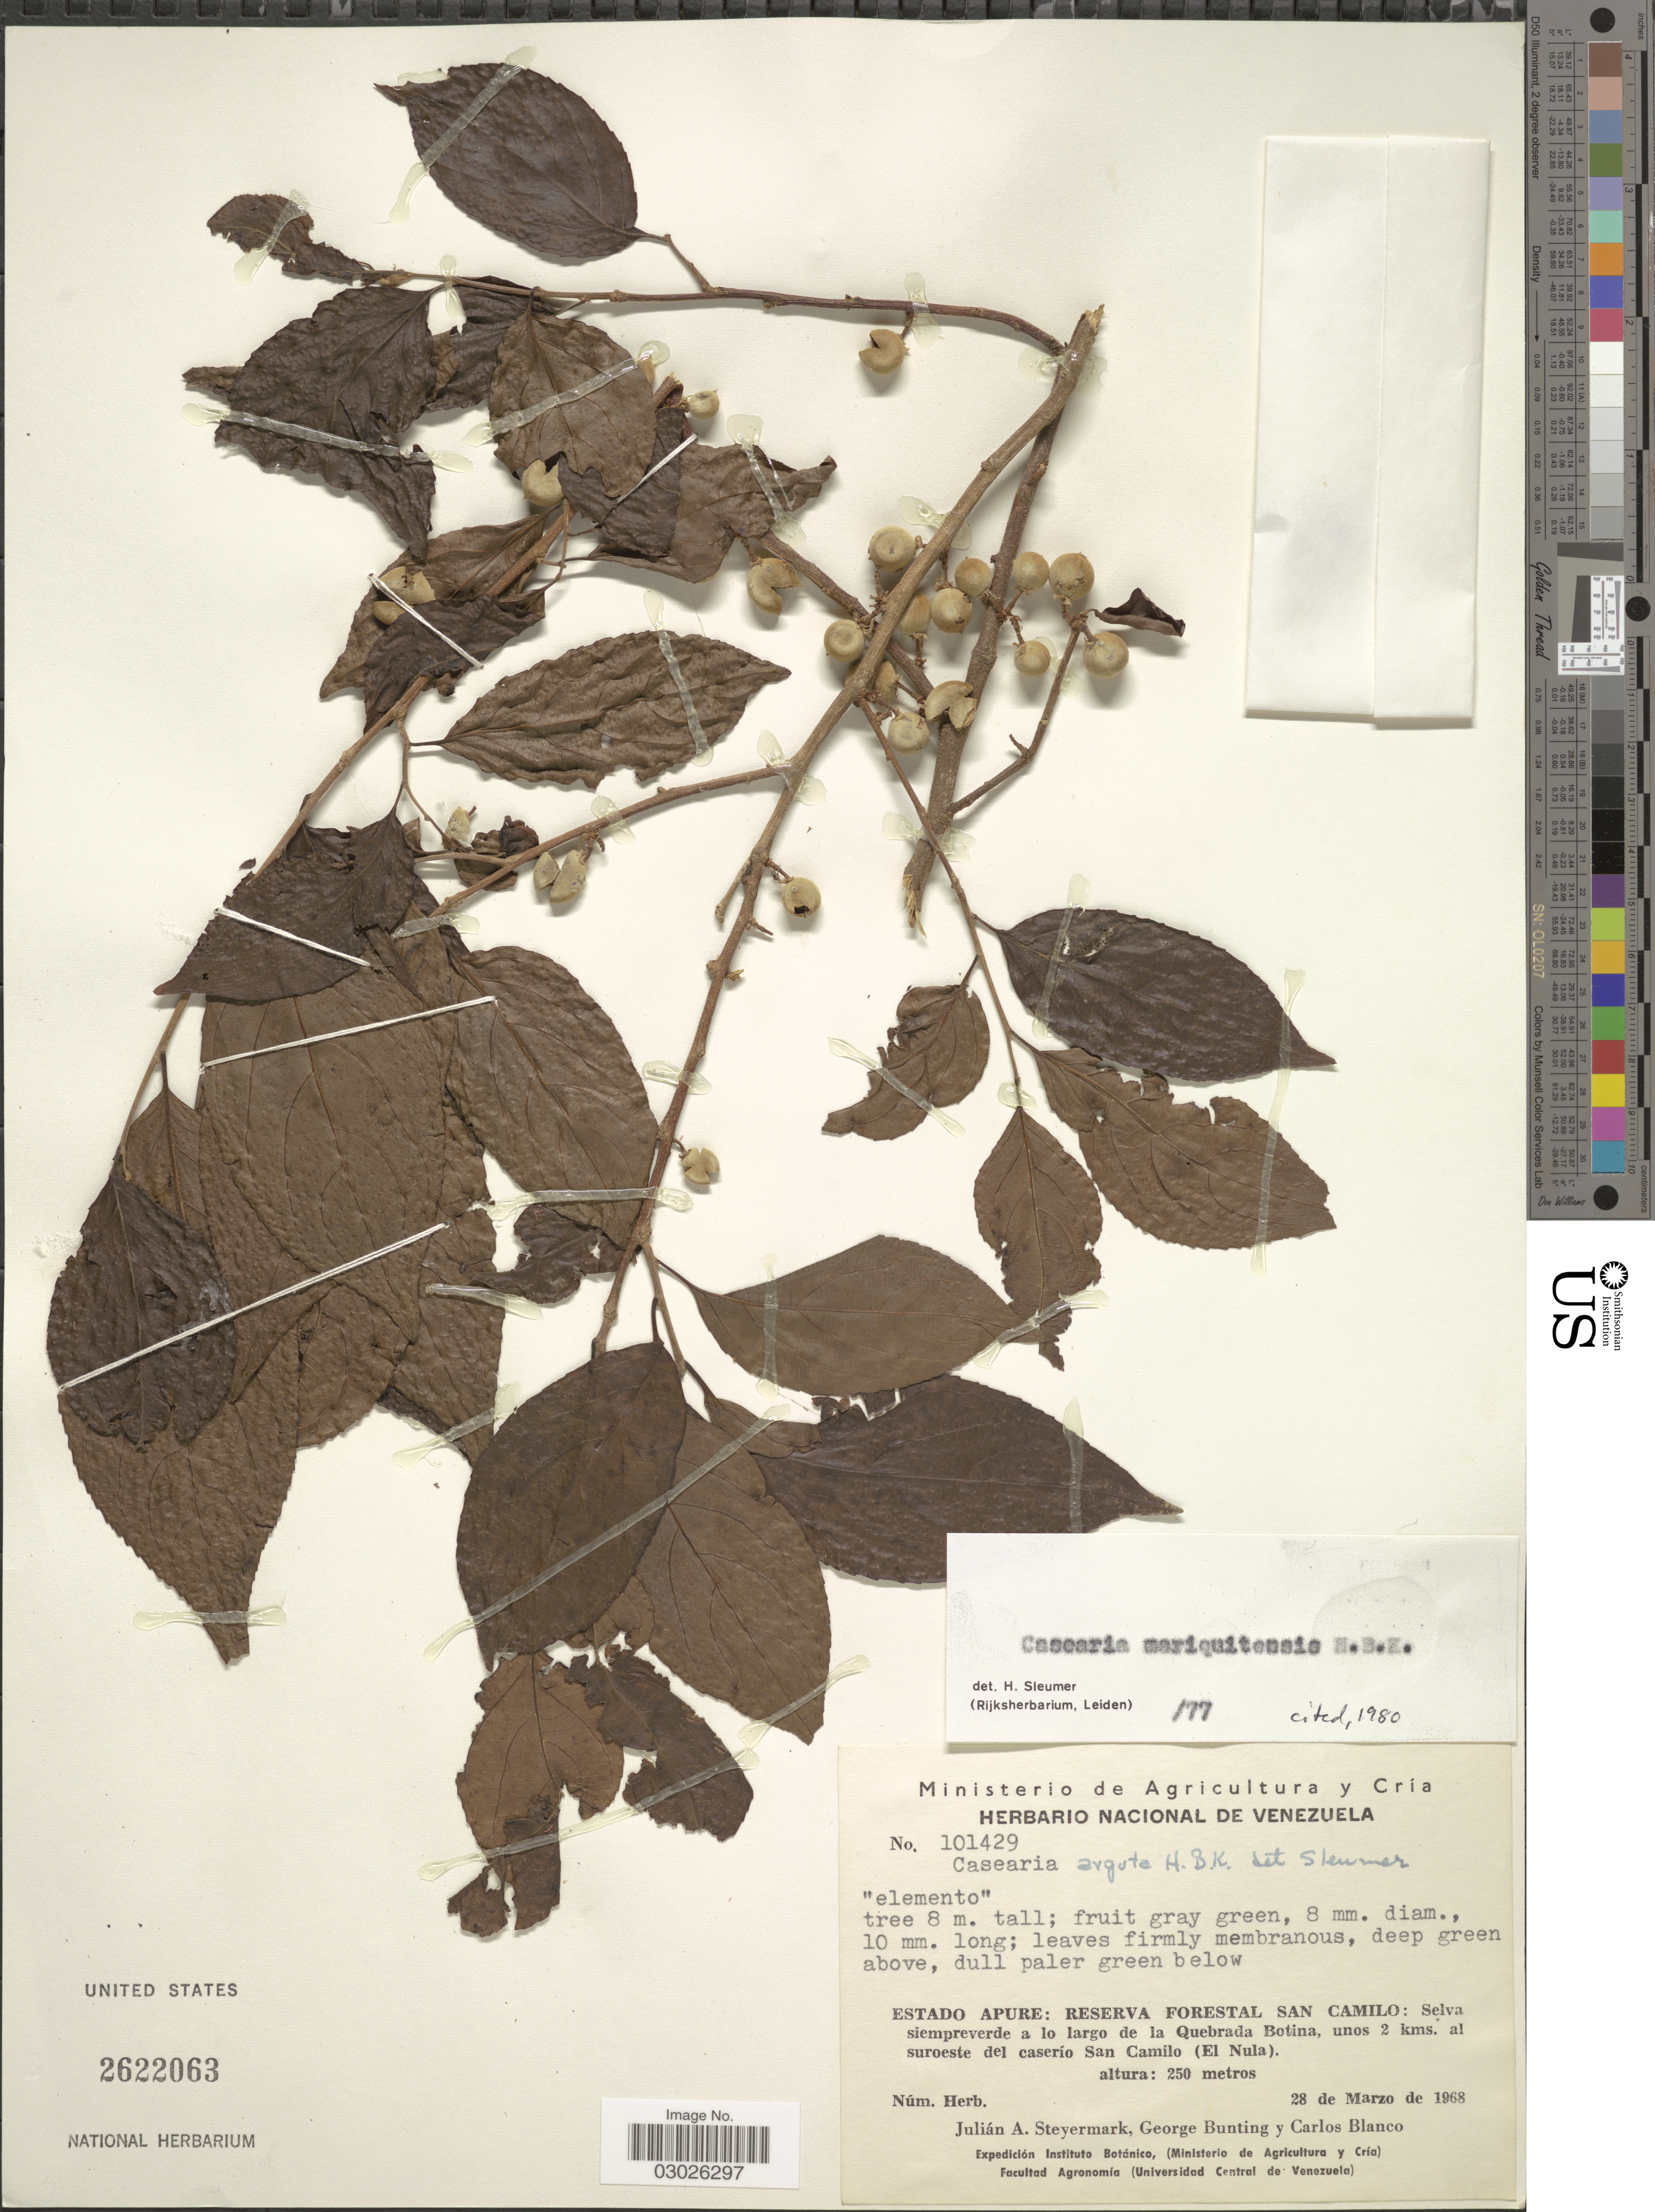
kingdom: Plantae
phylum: Tracheophyta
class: Magnoliopsida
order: Malpighiales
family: Salicaceae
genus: Casearia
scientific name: Casearia mariquitensis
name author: Kunth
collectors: J. Steyermark, G. S. Bunting & C. Blanco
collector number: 101429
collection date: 1968-03-28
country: Venezuela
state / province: Apure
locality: Estado Apure: Reserva Forestal San Camilo: Selva siempreverde a lo largo de la Quebrada Botina, unos 2 kms. al suroeste del caserío San Camilo (El Nula).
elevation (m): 250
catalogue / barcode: US 2622063